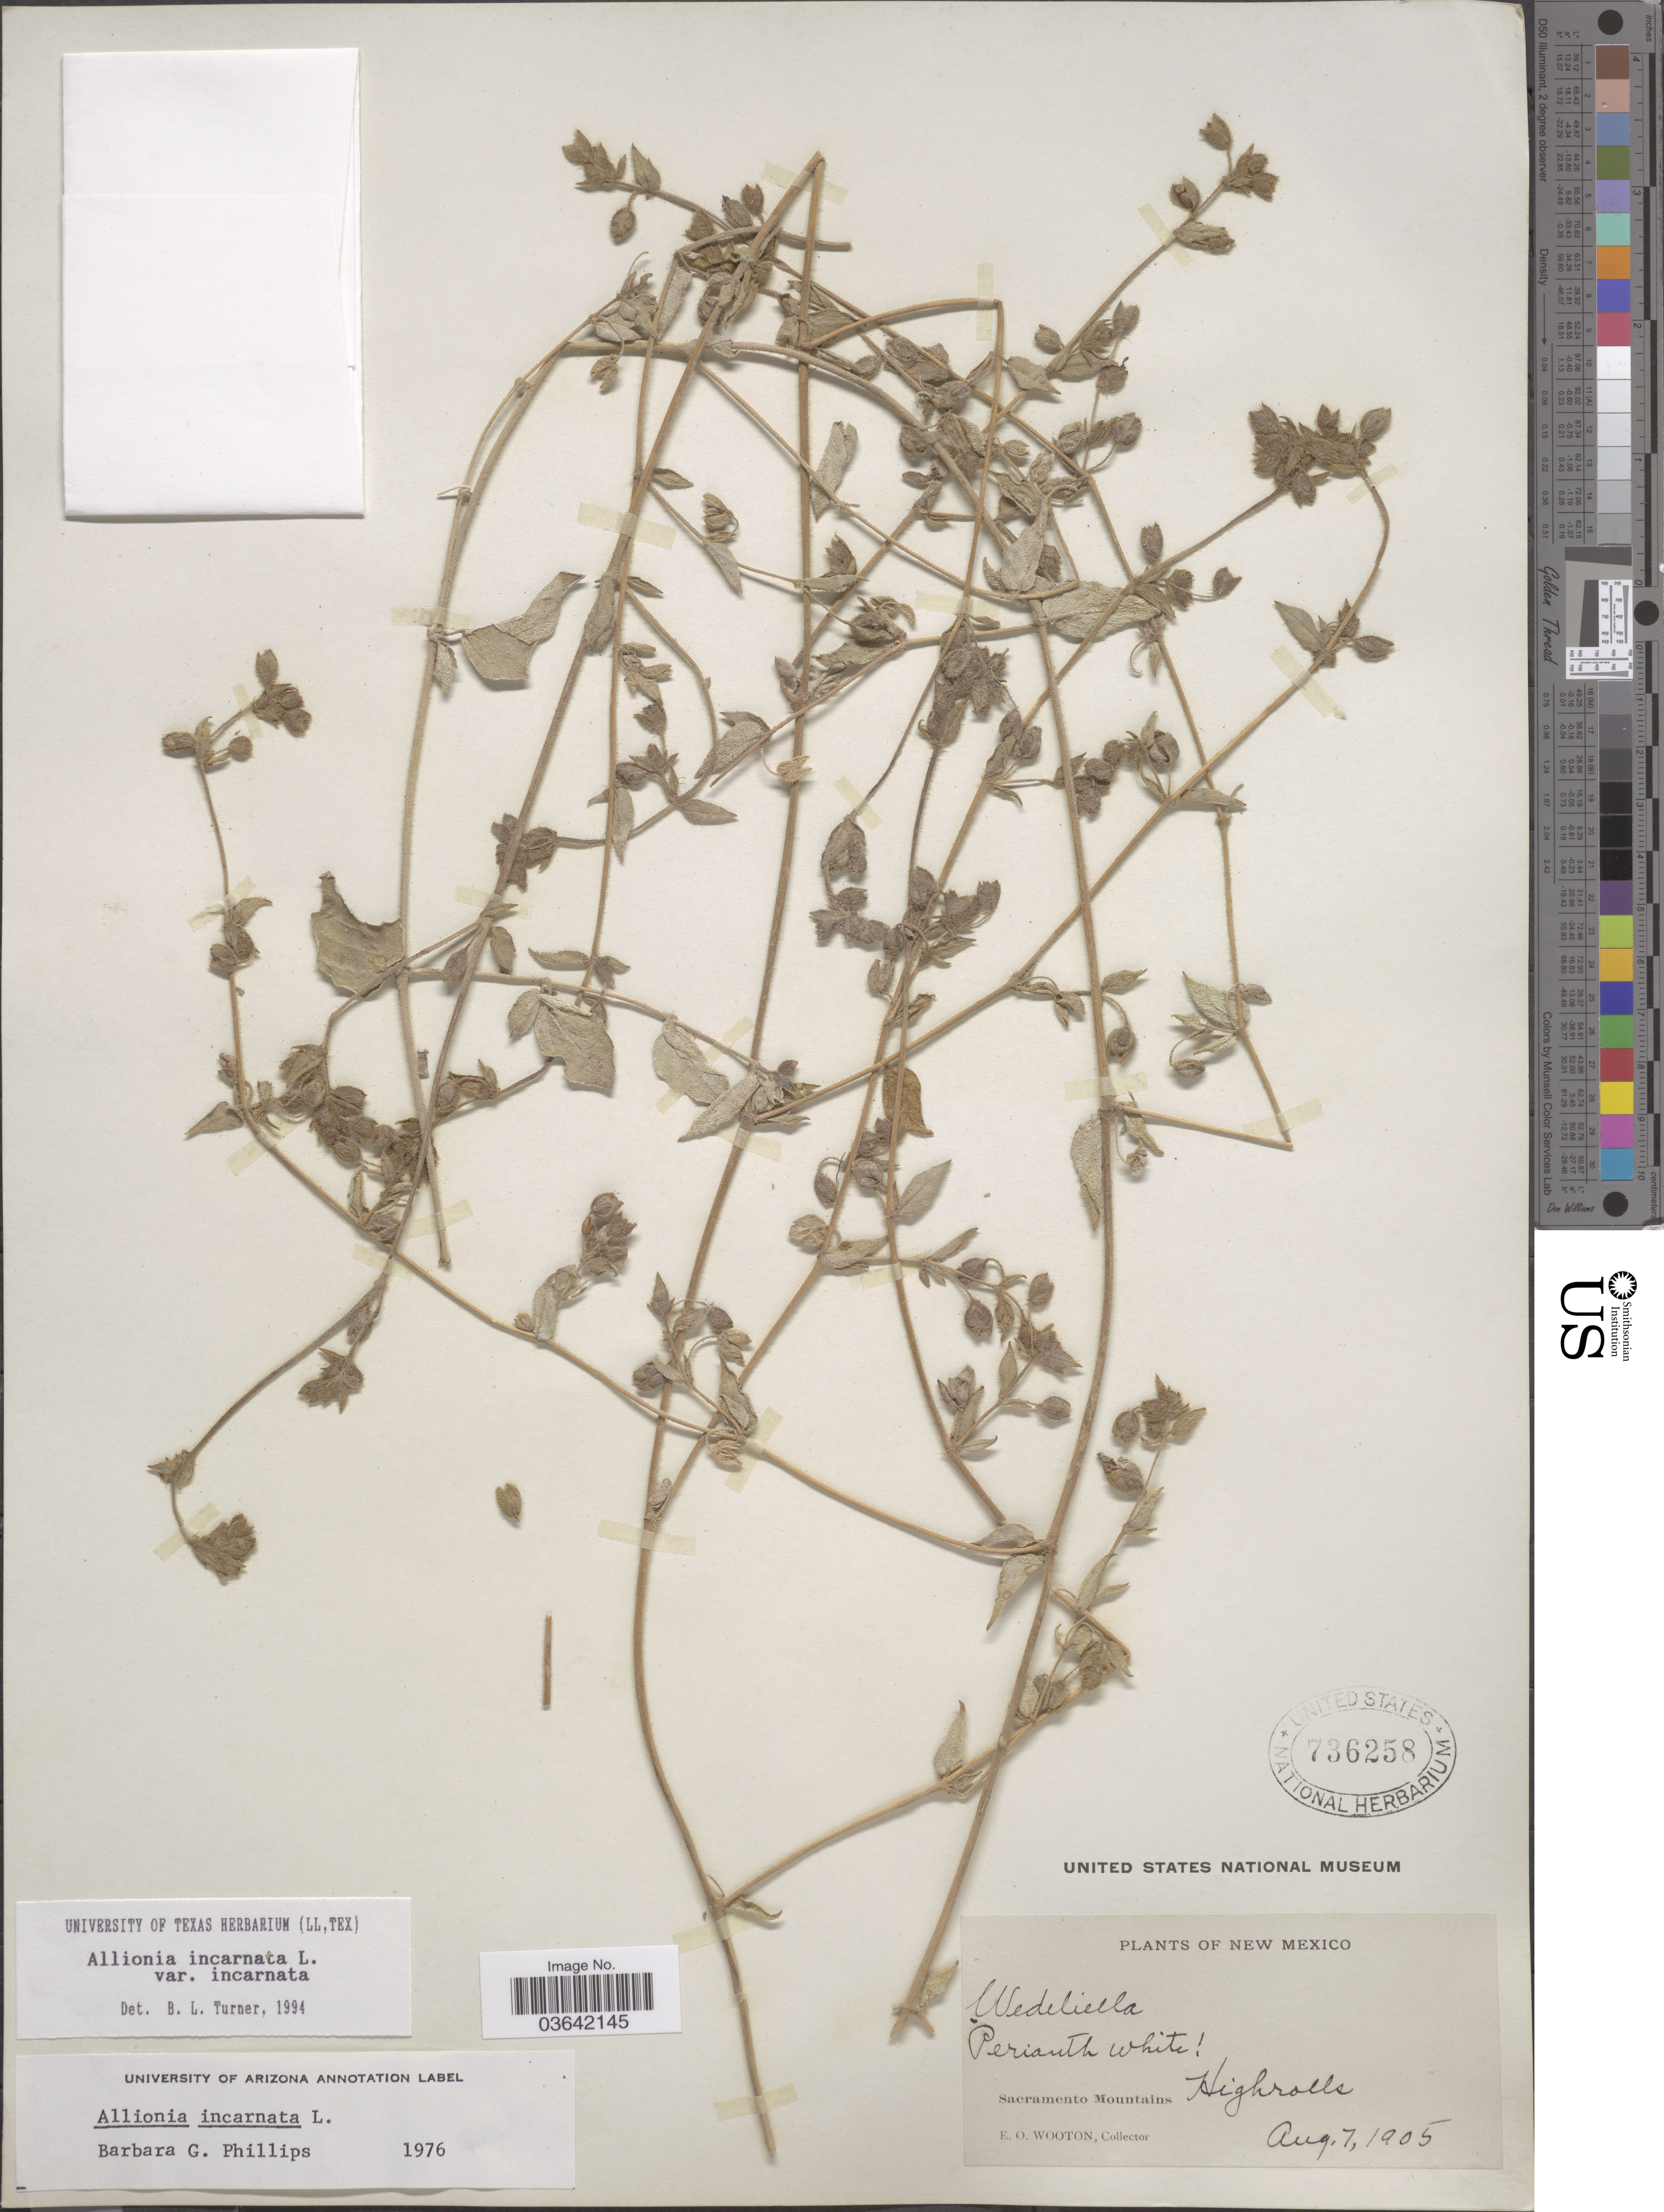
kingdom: Plantae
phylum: Tracheophyta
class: Magnoliopsida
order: Caryophyllales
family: Nyctaginaceae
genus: Allionia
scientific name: Allionia incarnata var. incarnata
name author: L.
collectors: E. O. Wooton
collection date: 1905-08-07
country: United States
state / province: New Mexico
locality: Sacramento Mountains. Highrolls.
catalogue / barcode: US 736258